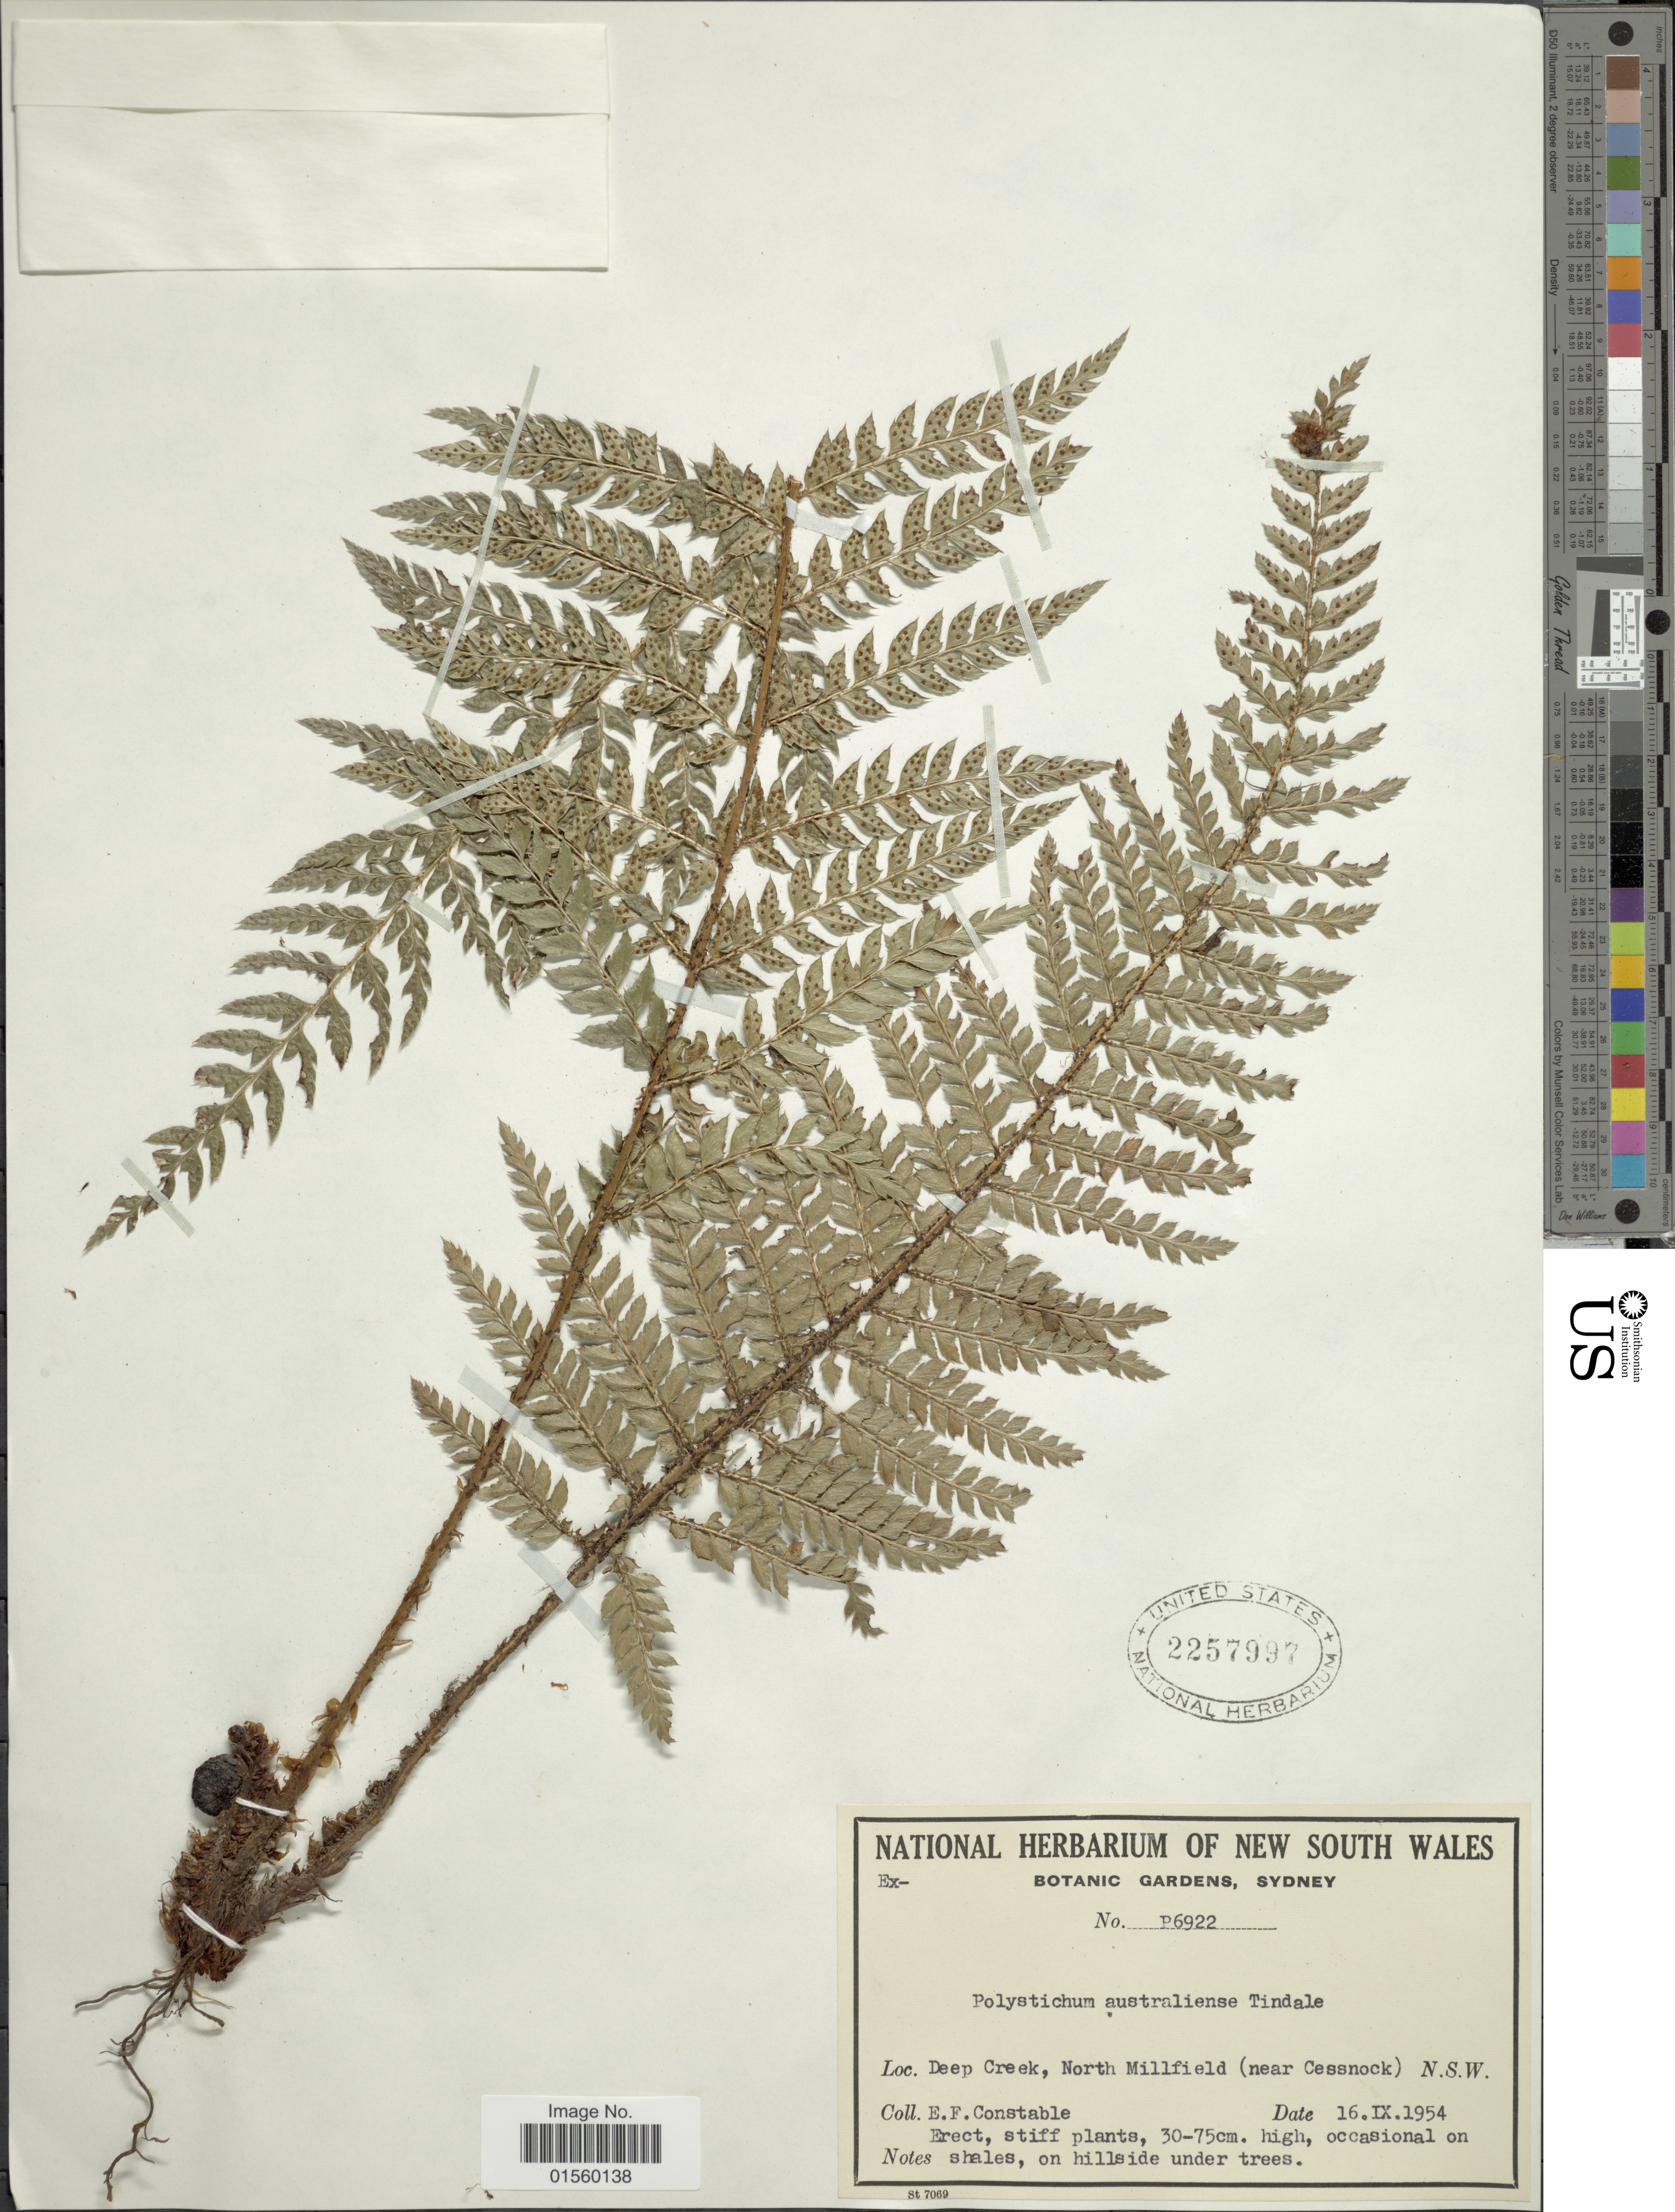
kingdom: Plantae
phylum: Tracheophyta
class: Polypodiopsida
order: Polypodiales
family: Dryopteridaceae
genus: Polystichum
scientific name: Polystichum australiense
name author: Tindale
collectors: E. F. Constable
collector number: P6922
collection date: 1954-09-16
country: Australia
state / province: New South Wales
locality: Deep Creek, North Millfield (near Cessnock)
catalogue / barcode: US 2257997